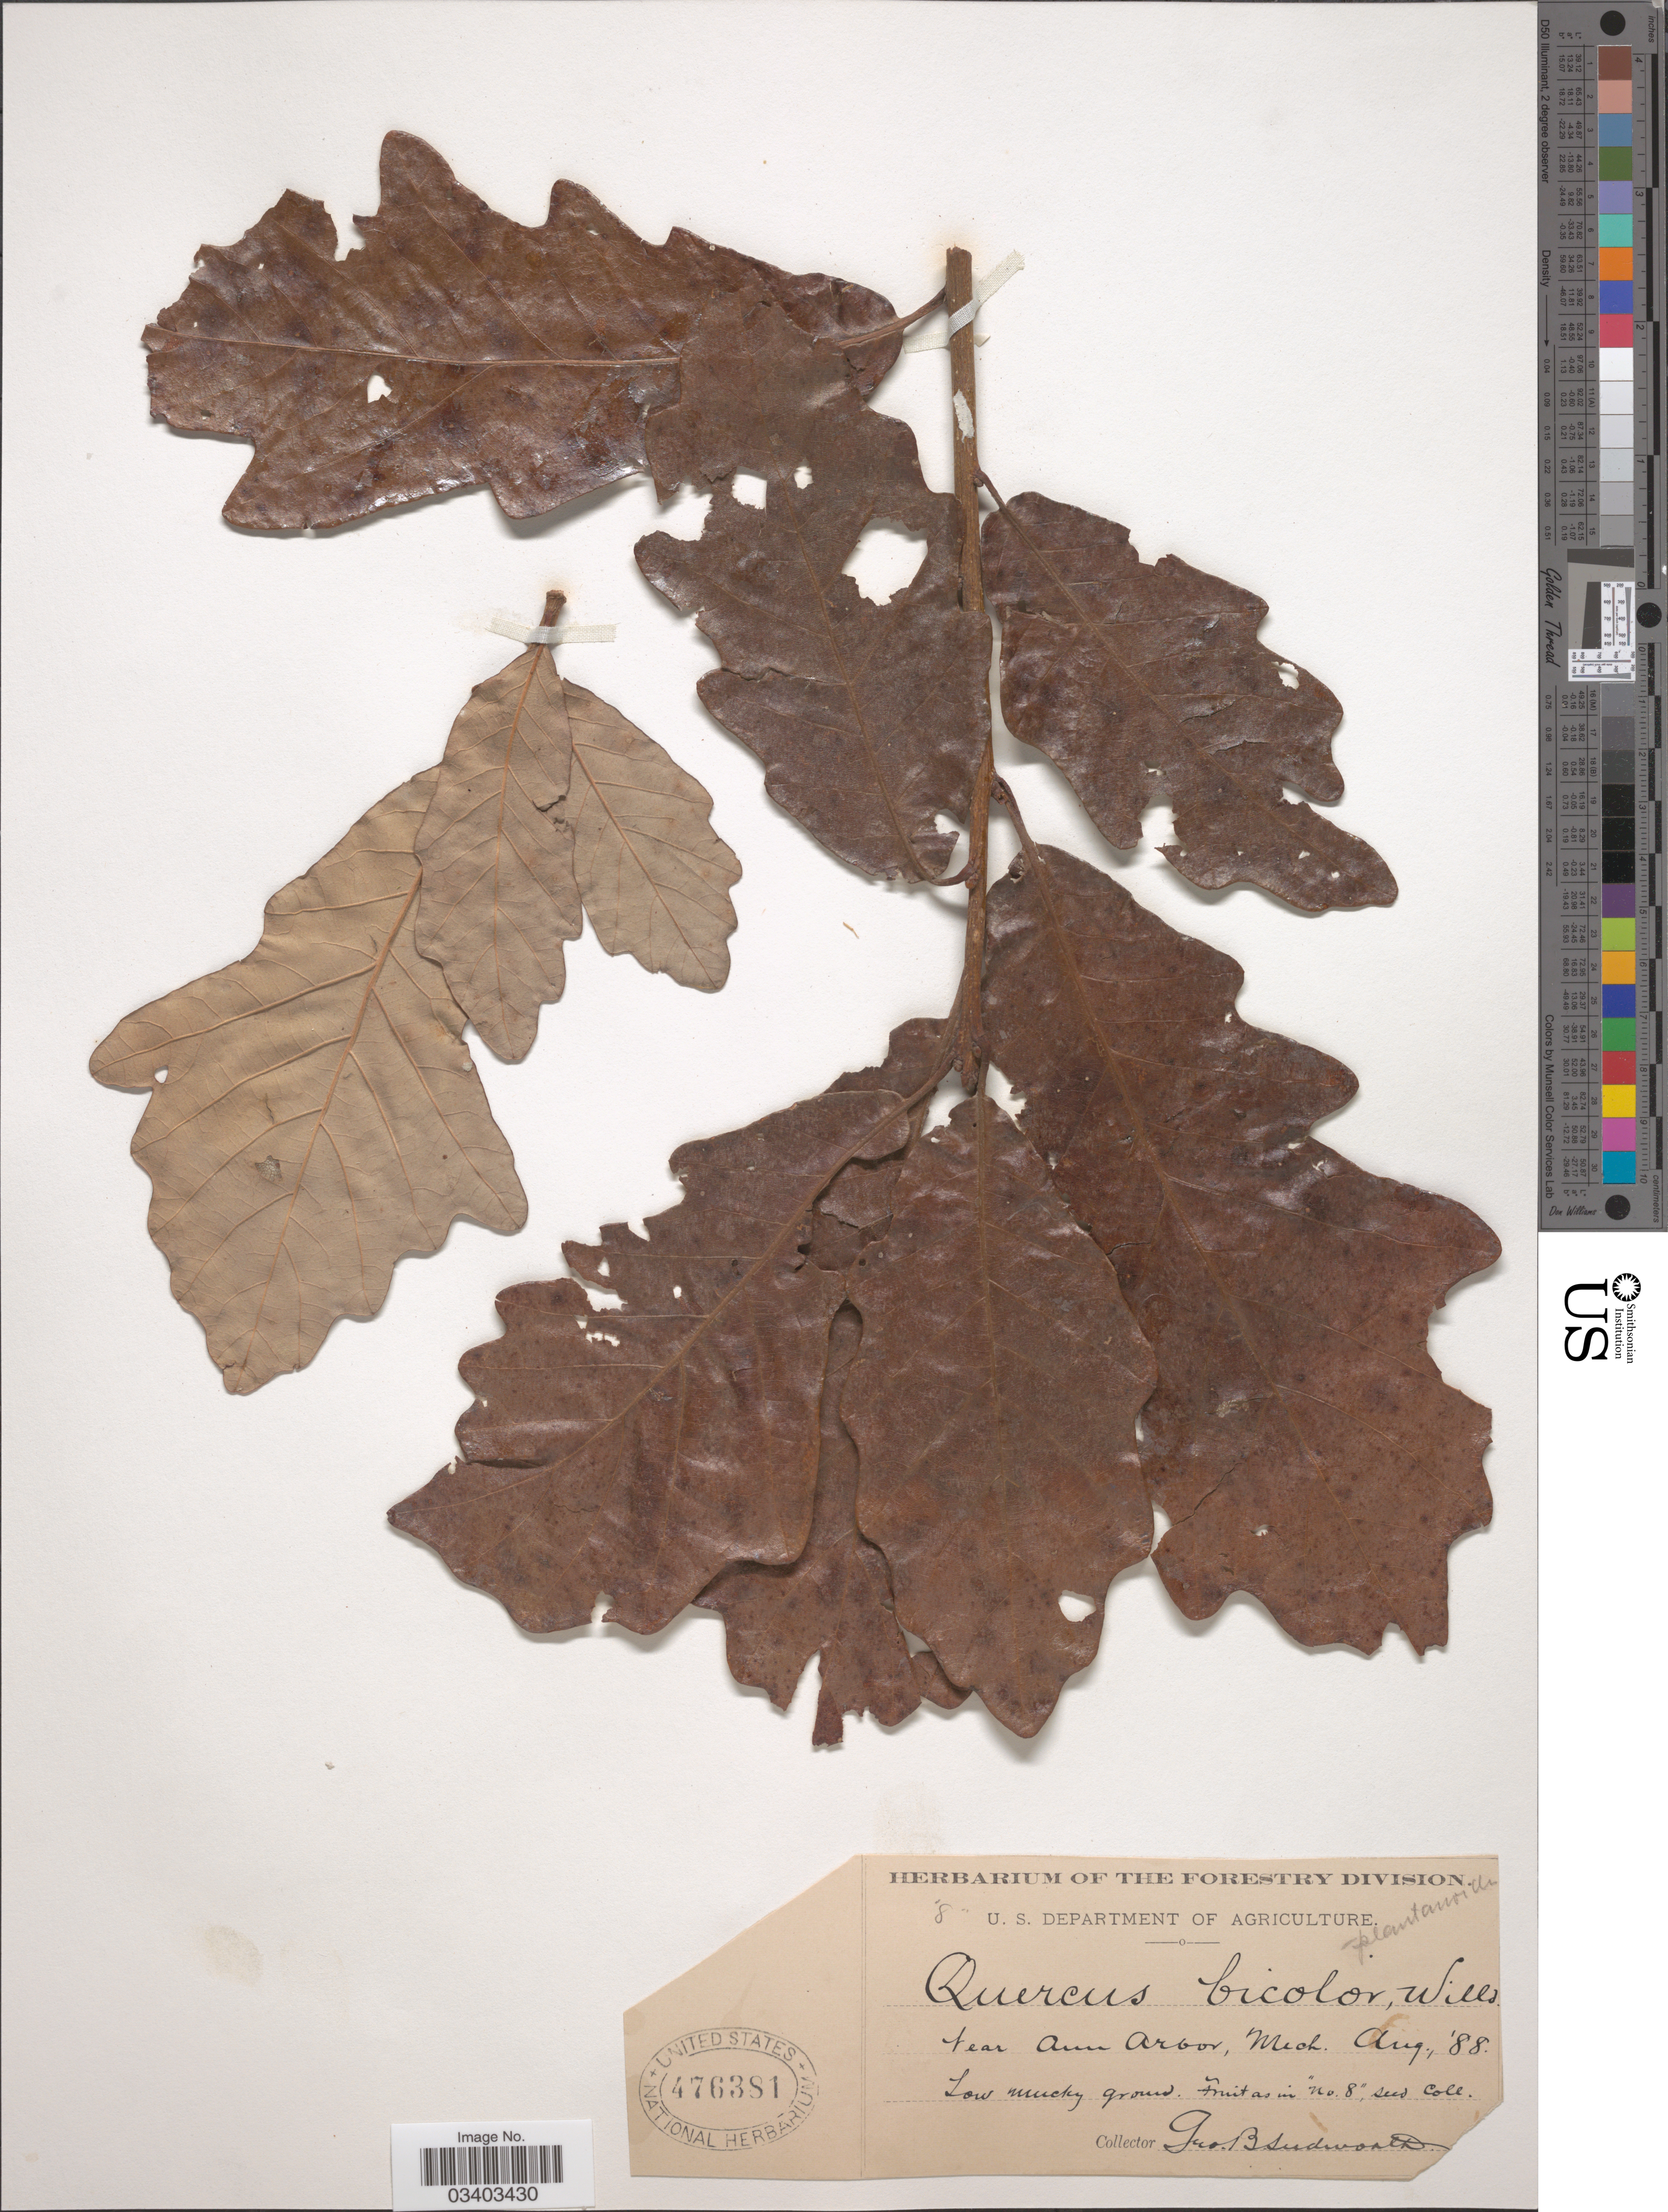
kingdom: Plantae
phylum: Tracheophyta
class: Magnoliopsida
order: Fagales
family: Fagaceae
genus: Quercus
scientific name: Quercus bicolor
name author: Willd.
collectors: G. B. Sudworth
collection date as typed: Transcribed d/m/y: /8/88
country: United States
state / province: Michigan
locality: Near Ann Arbor.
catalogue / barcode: US 476381